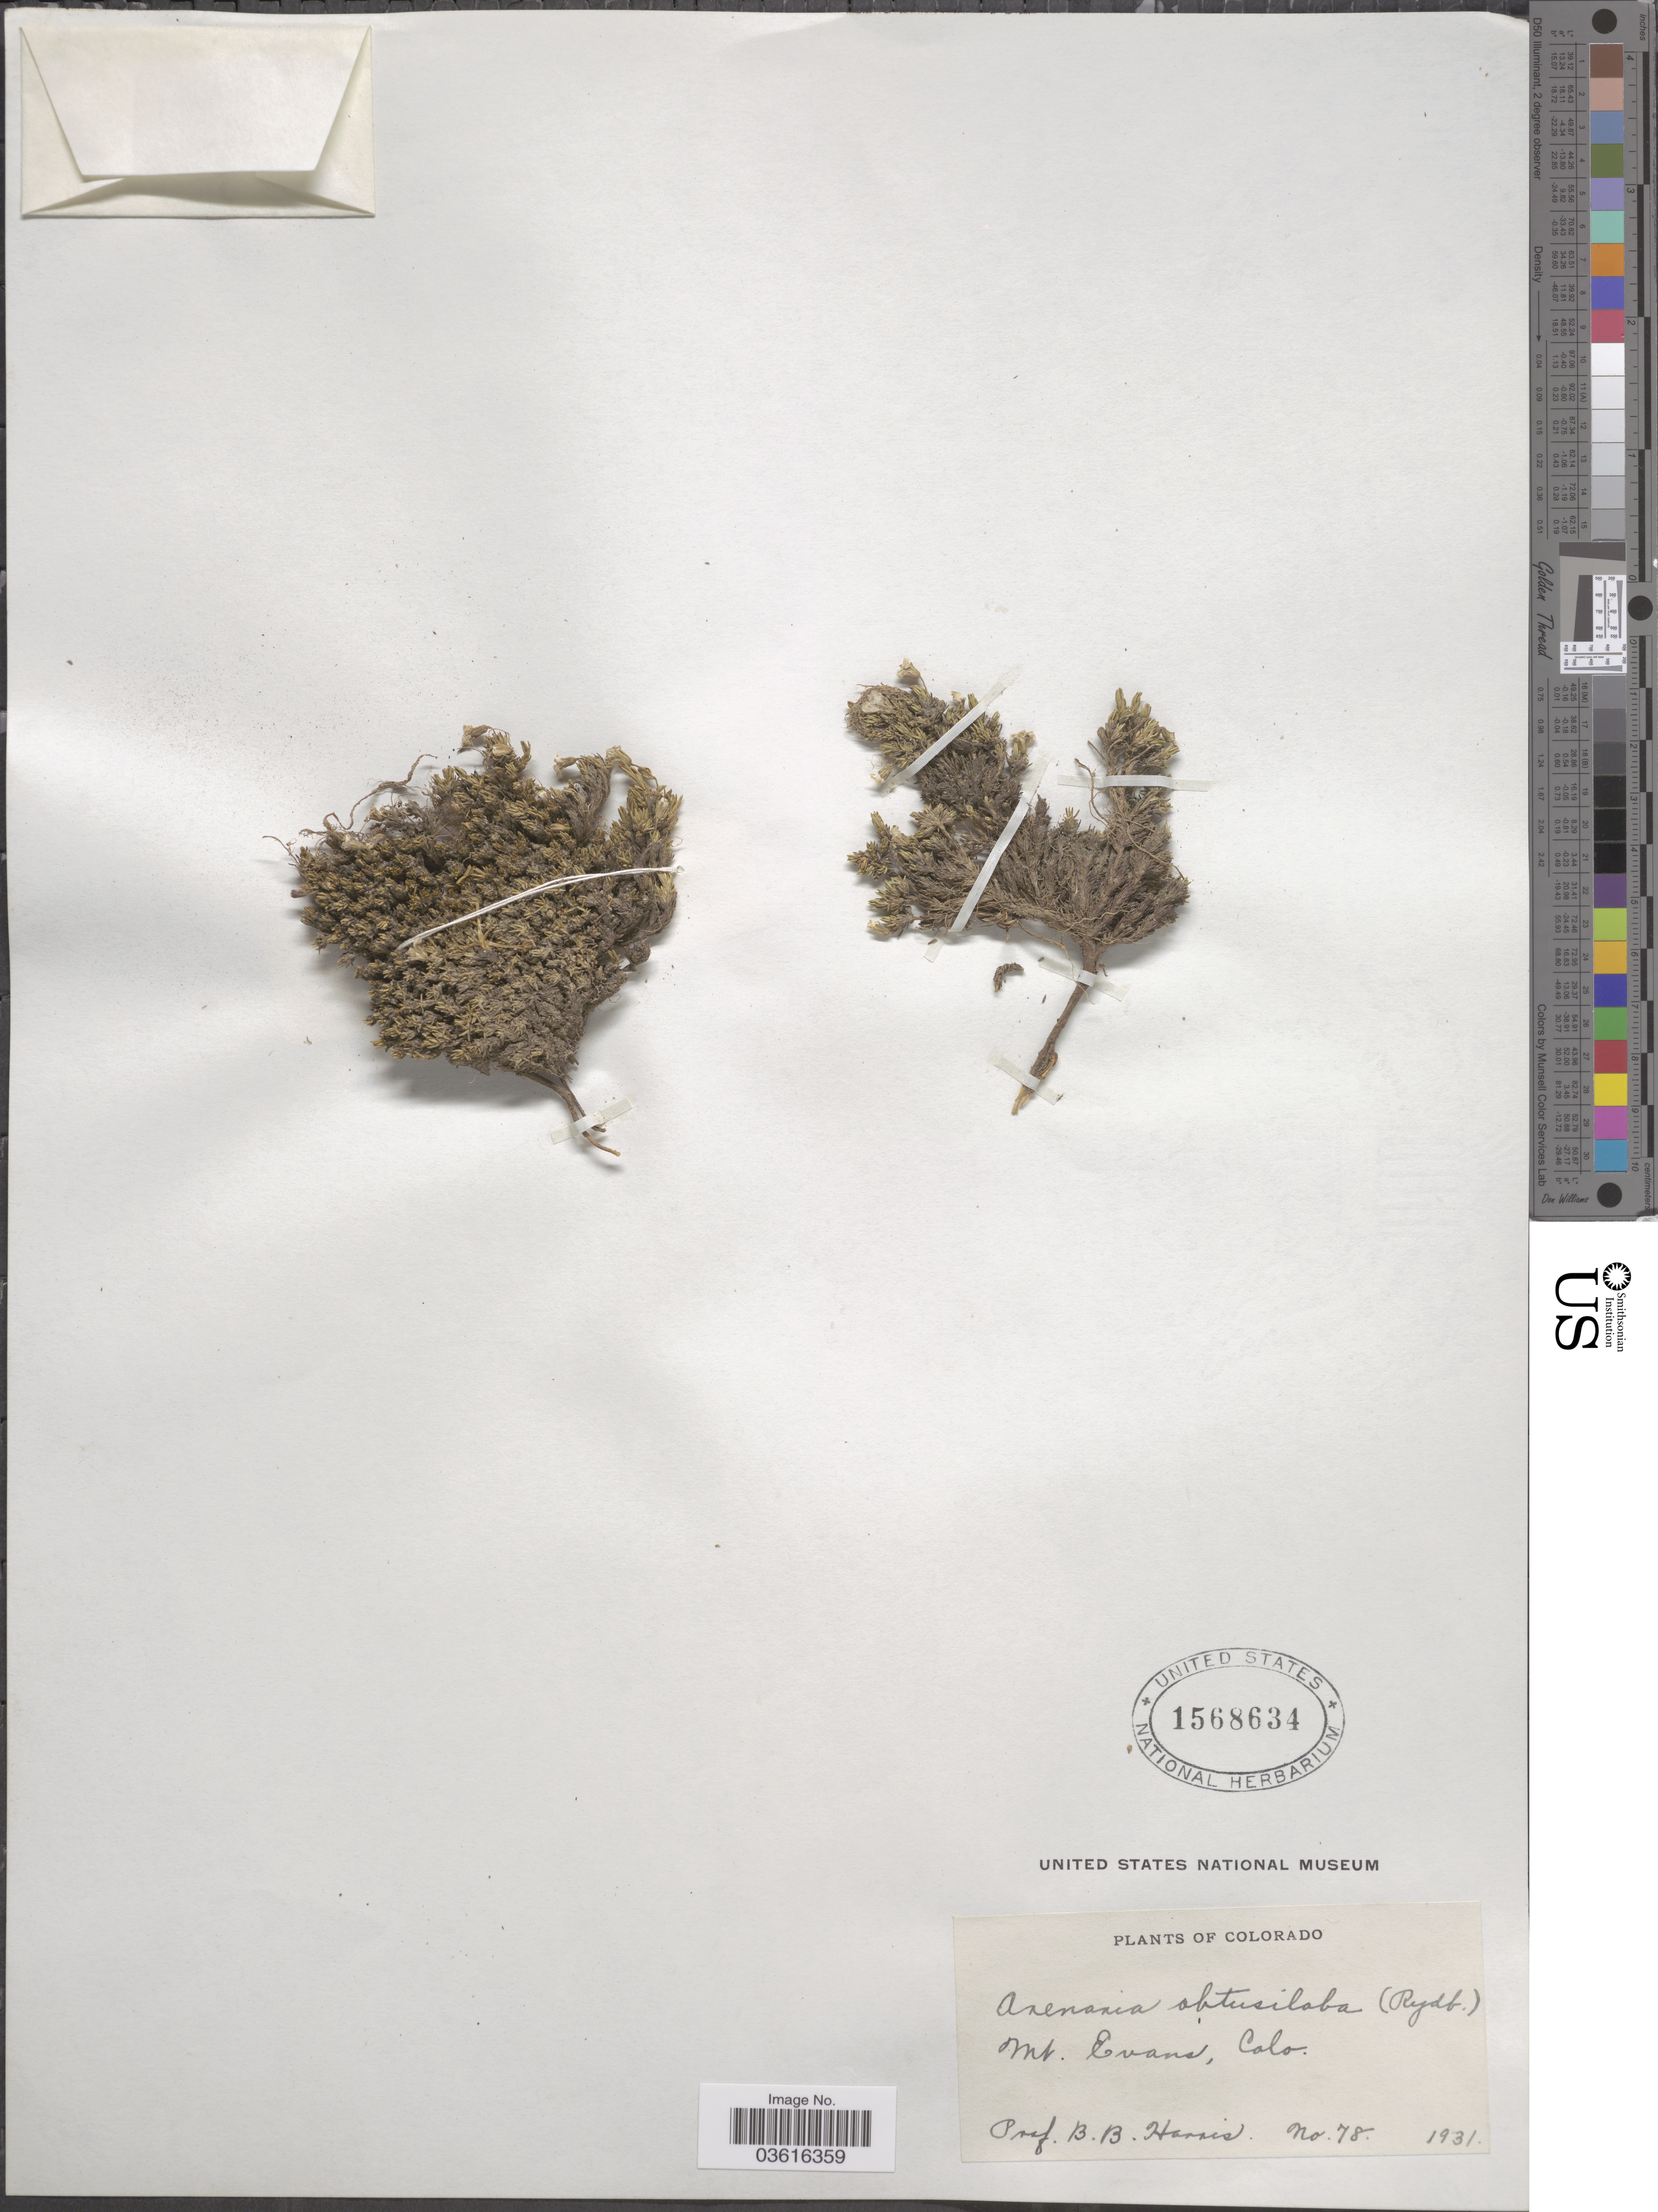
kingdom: Plantae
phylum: Tracheophyta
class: Magnoliopsida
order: Caryophyllales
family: Caryophyllaceae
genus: Cherleria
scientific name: Cherleria obtusiloba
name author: (Rydb.) A.J. Moore & Dillenb.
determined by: Strong, M. T., (US), Smithsonian Institution - National Museum of Natural History (UNITED STATES)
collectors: B. B. Harris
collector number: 78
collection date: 1931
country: United States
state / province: Colorado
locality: Mt. Evans.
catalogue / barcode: US 1568634